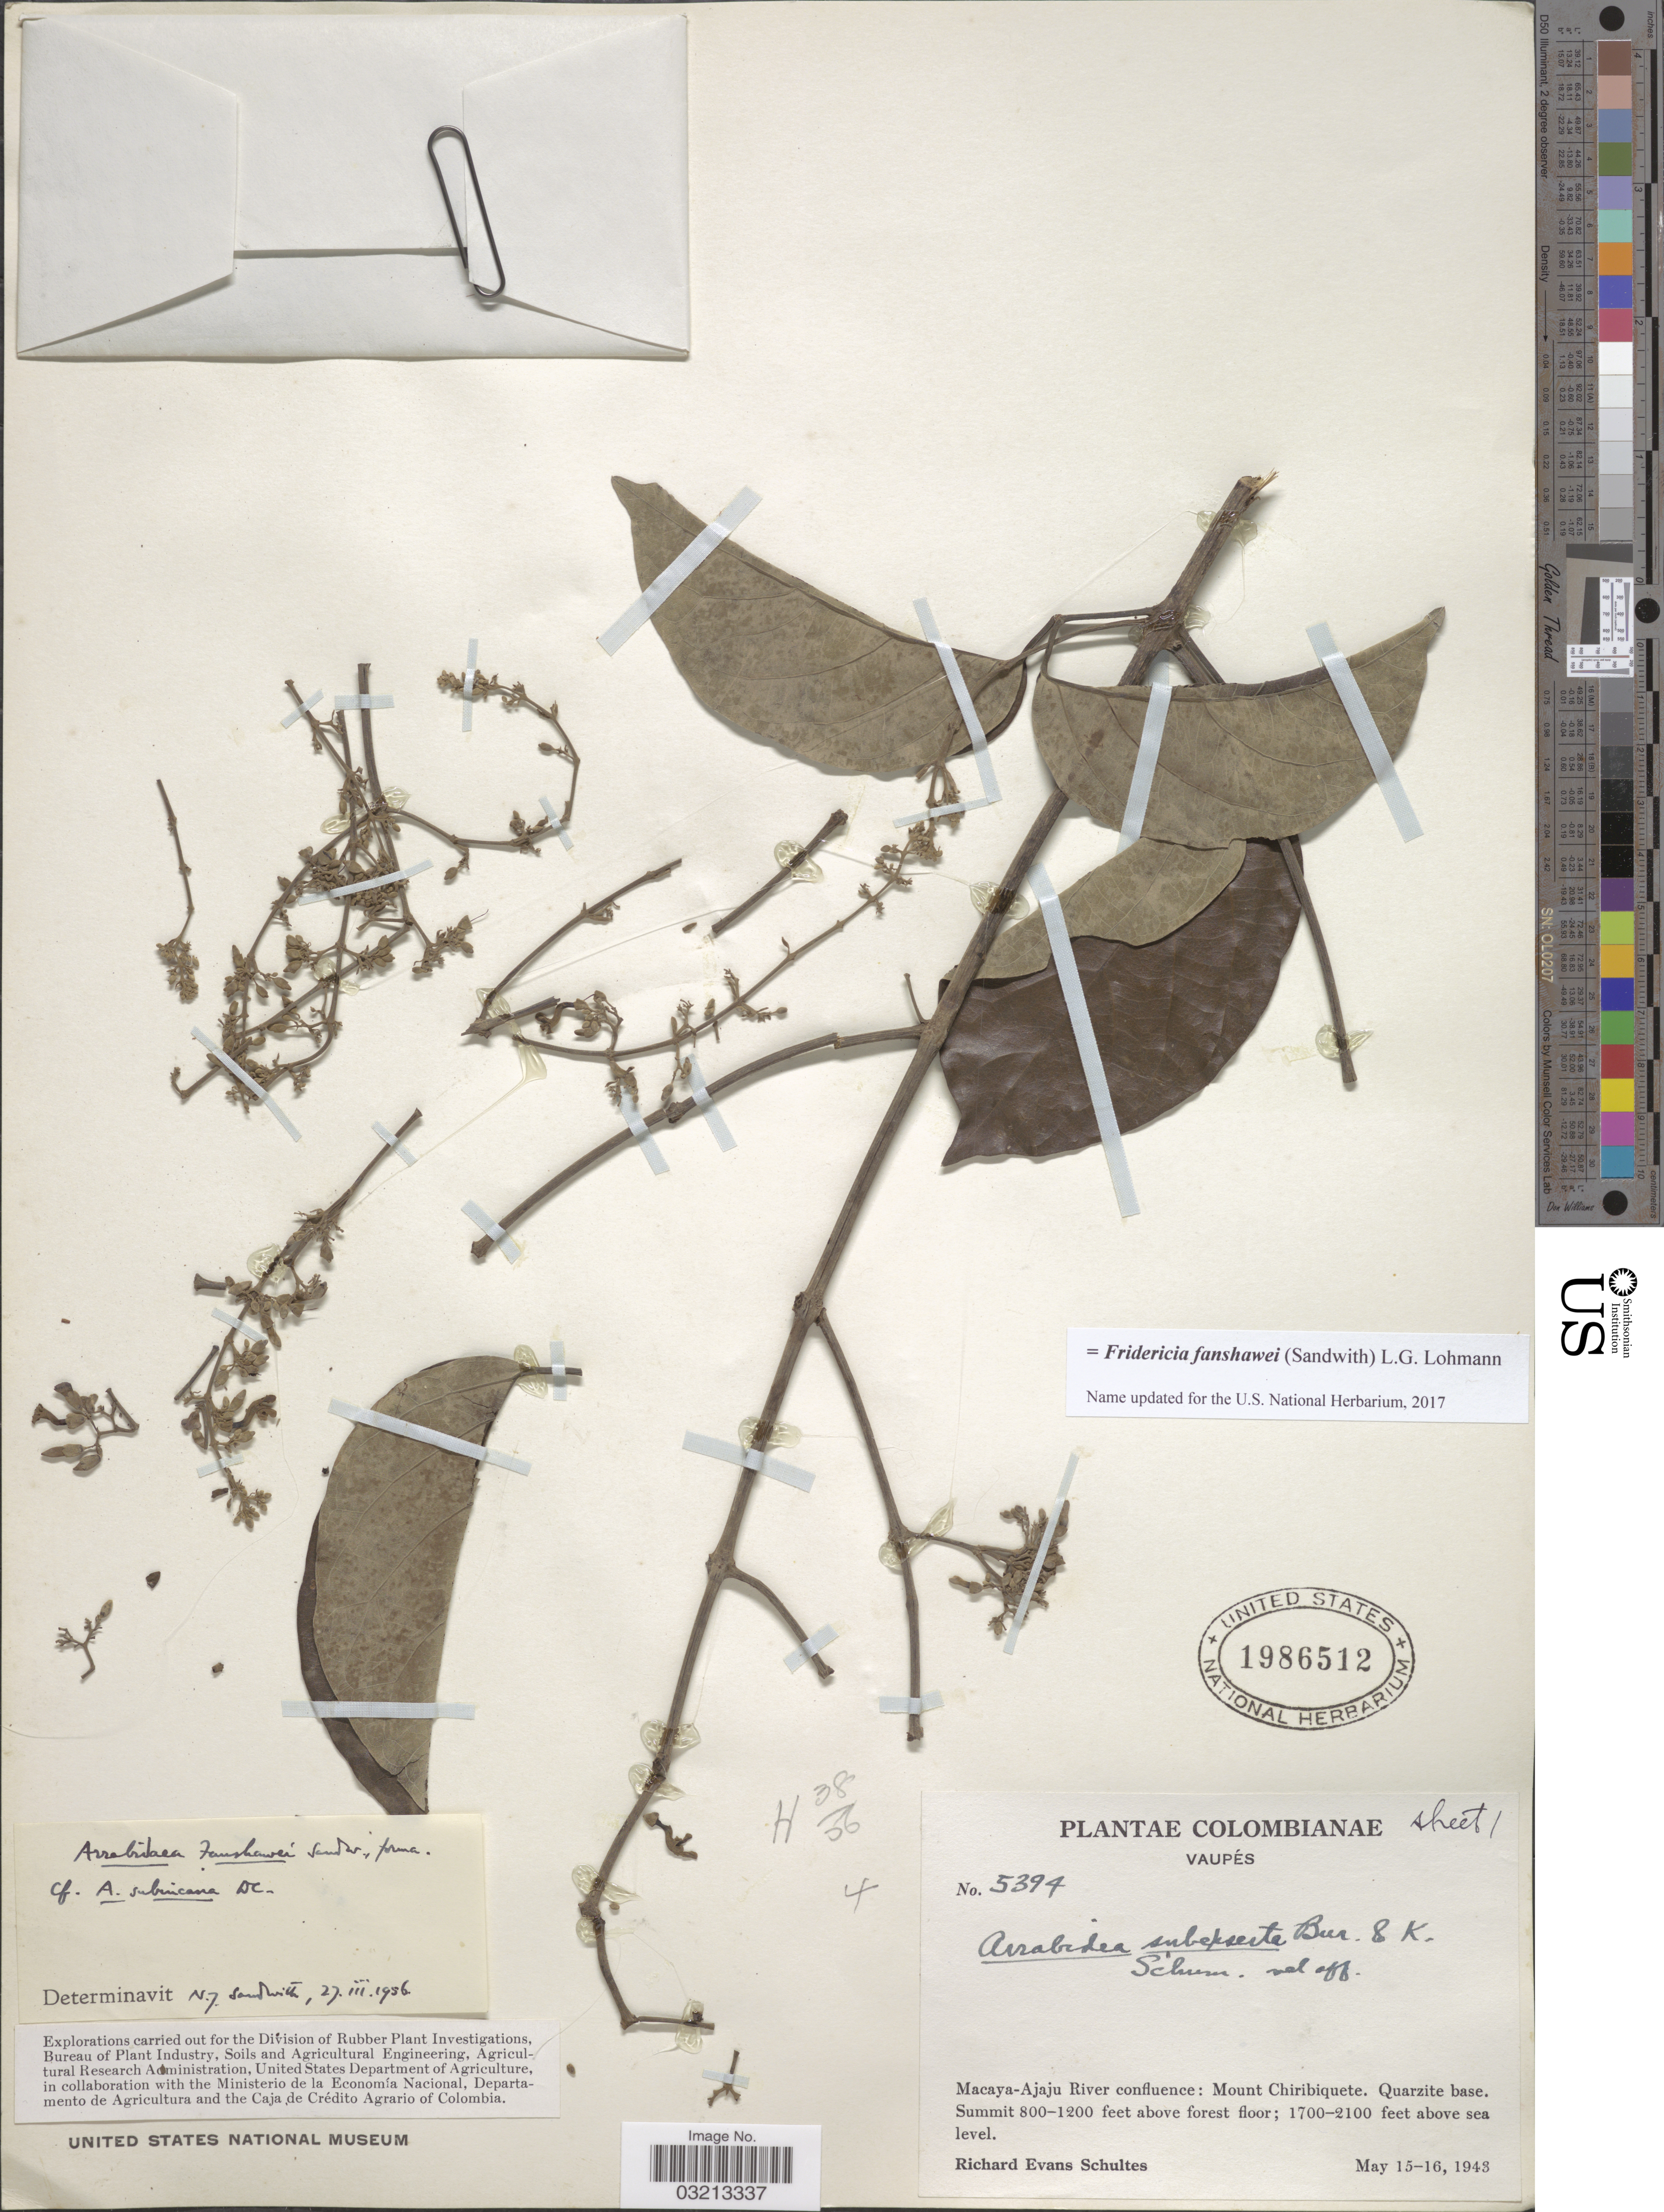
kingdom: Plantae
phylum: Tracheophyta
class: Magnoliopsida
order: Lamiales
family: Bignoniaceae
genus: Fridericia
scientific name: Fridericia fanshawei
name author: (Sandwith) L.G. Lohmann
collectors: R. E. Schultes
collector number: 5394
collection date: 1943-05-15/1943-05-16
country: Colombia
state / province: Vaupés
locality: Macaya-Ajaju River confluence: Mount Chiribiquete.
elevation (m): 518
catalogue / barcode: US 1986512